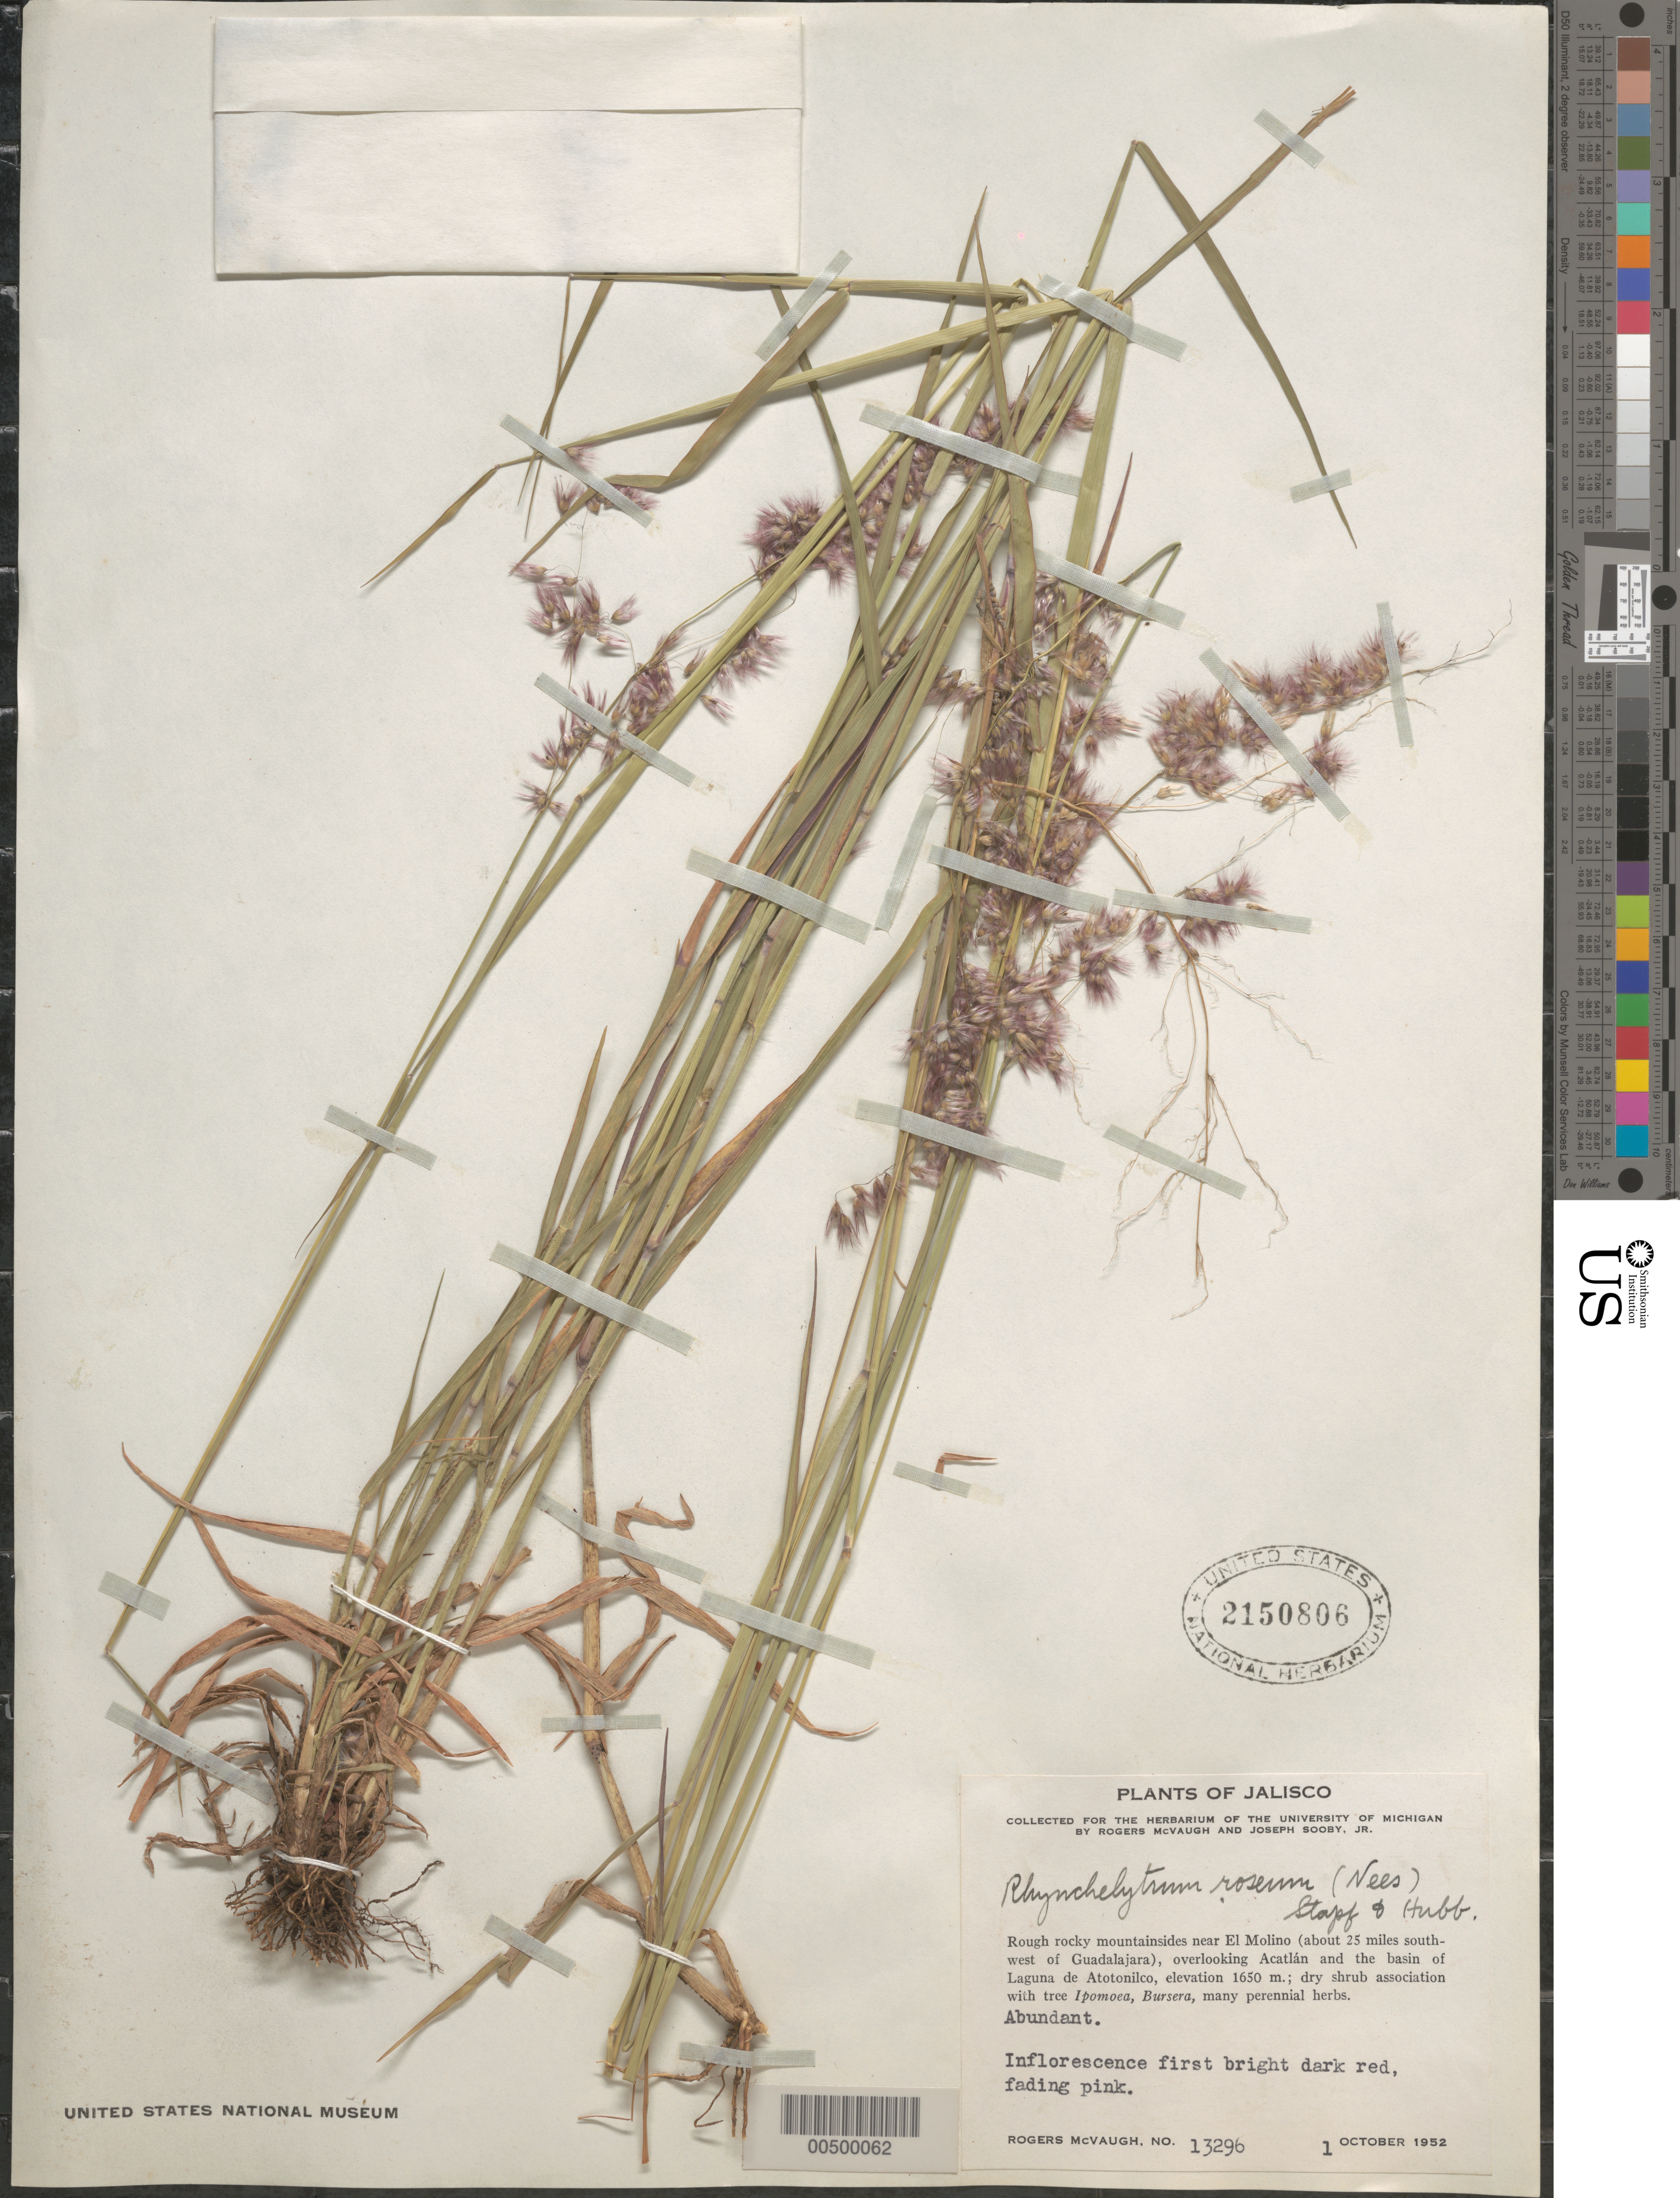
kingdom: Plantae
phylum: Tracheophyta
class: Liliopsida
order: Poales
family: Poaceae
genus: Rhynchelytrum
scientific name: Rhynchelytrum repens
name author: (Willd.) C.E. Hubb.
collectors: R. McVaugh & J. Sooby Jr.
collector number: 13296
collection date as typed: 1 Oct 1952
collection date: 1952-10-01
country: Mexico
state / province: Jalisco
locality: Near El Molino (about 25 mi SW of Guadalajara), overlooking Acatlán and the basin of Laguna de Atotonilco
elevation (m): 1650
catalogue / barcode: US 2150806